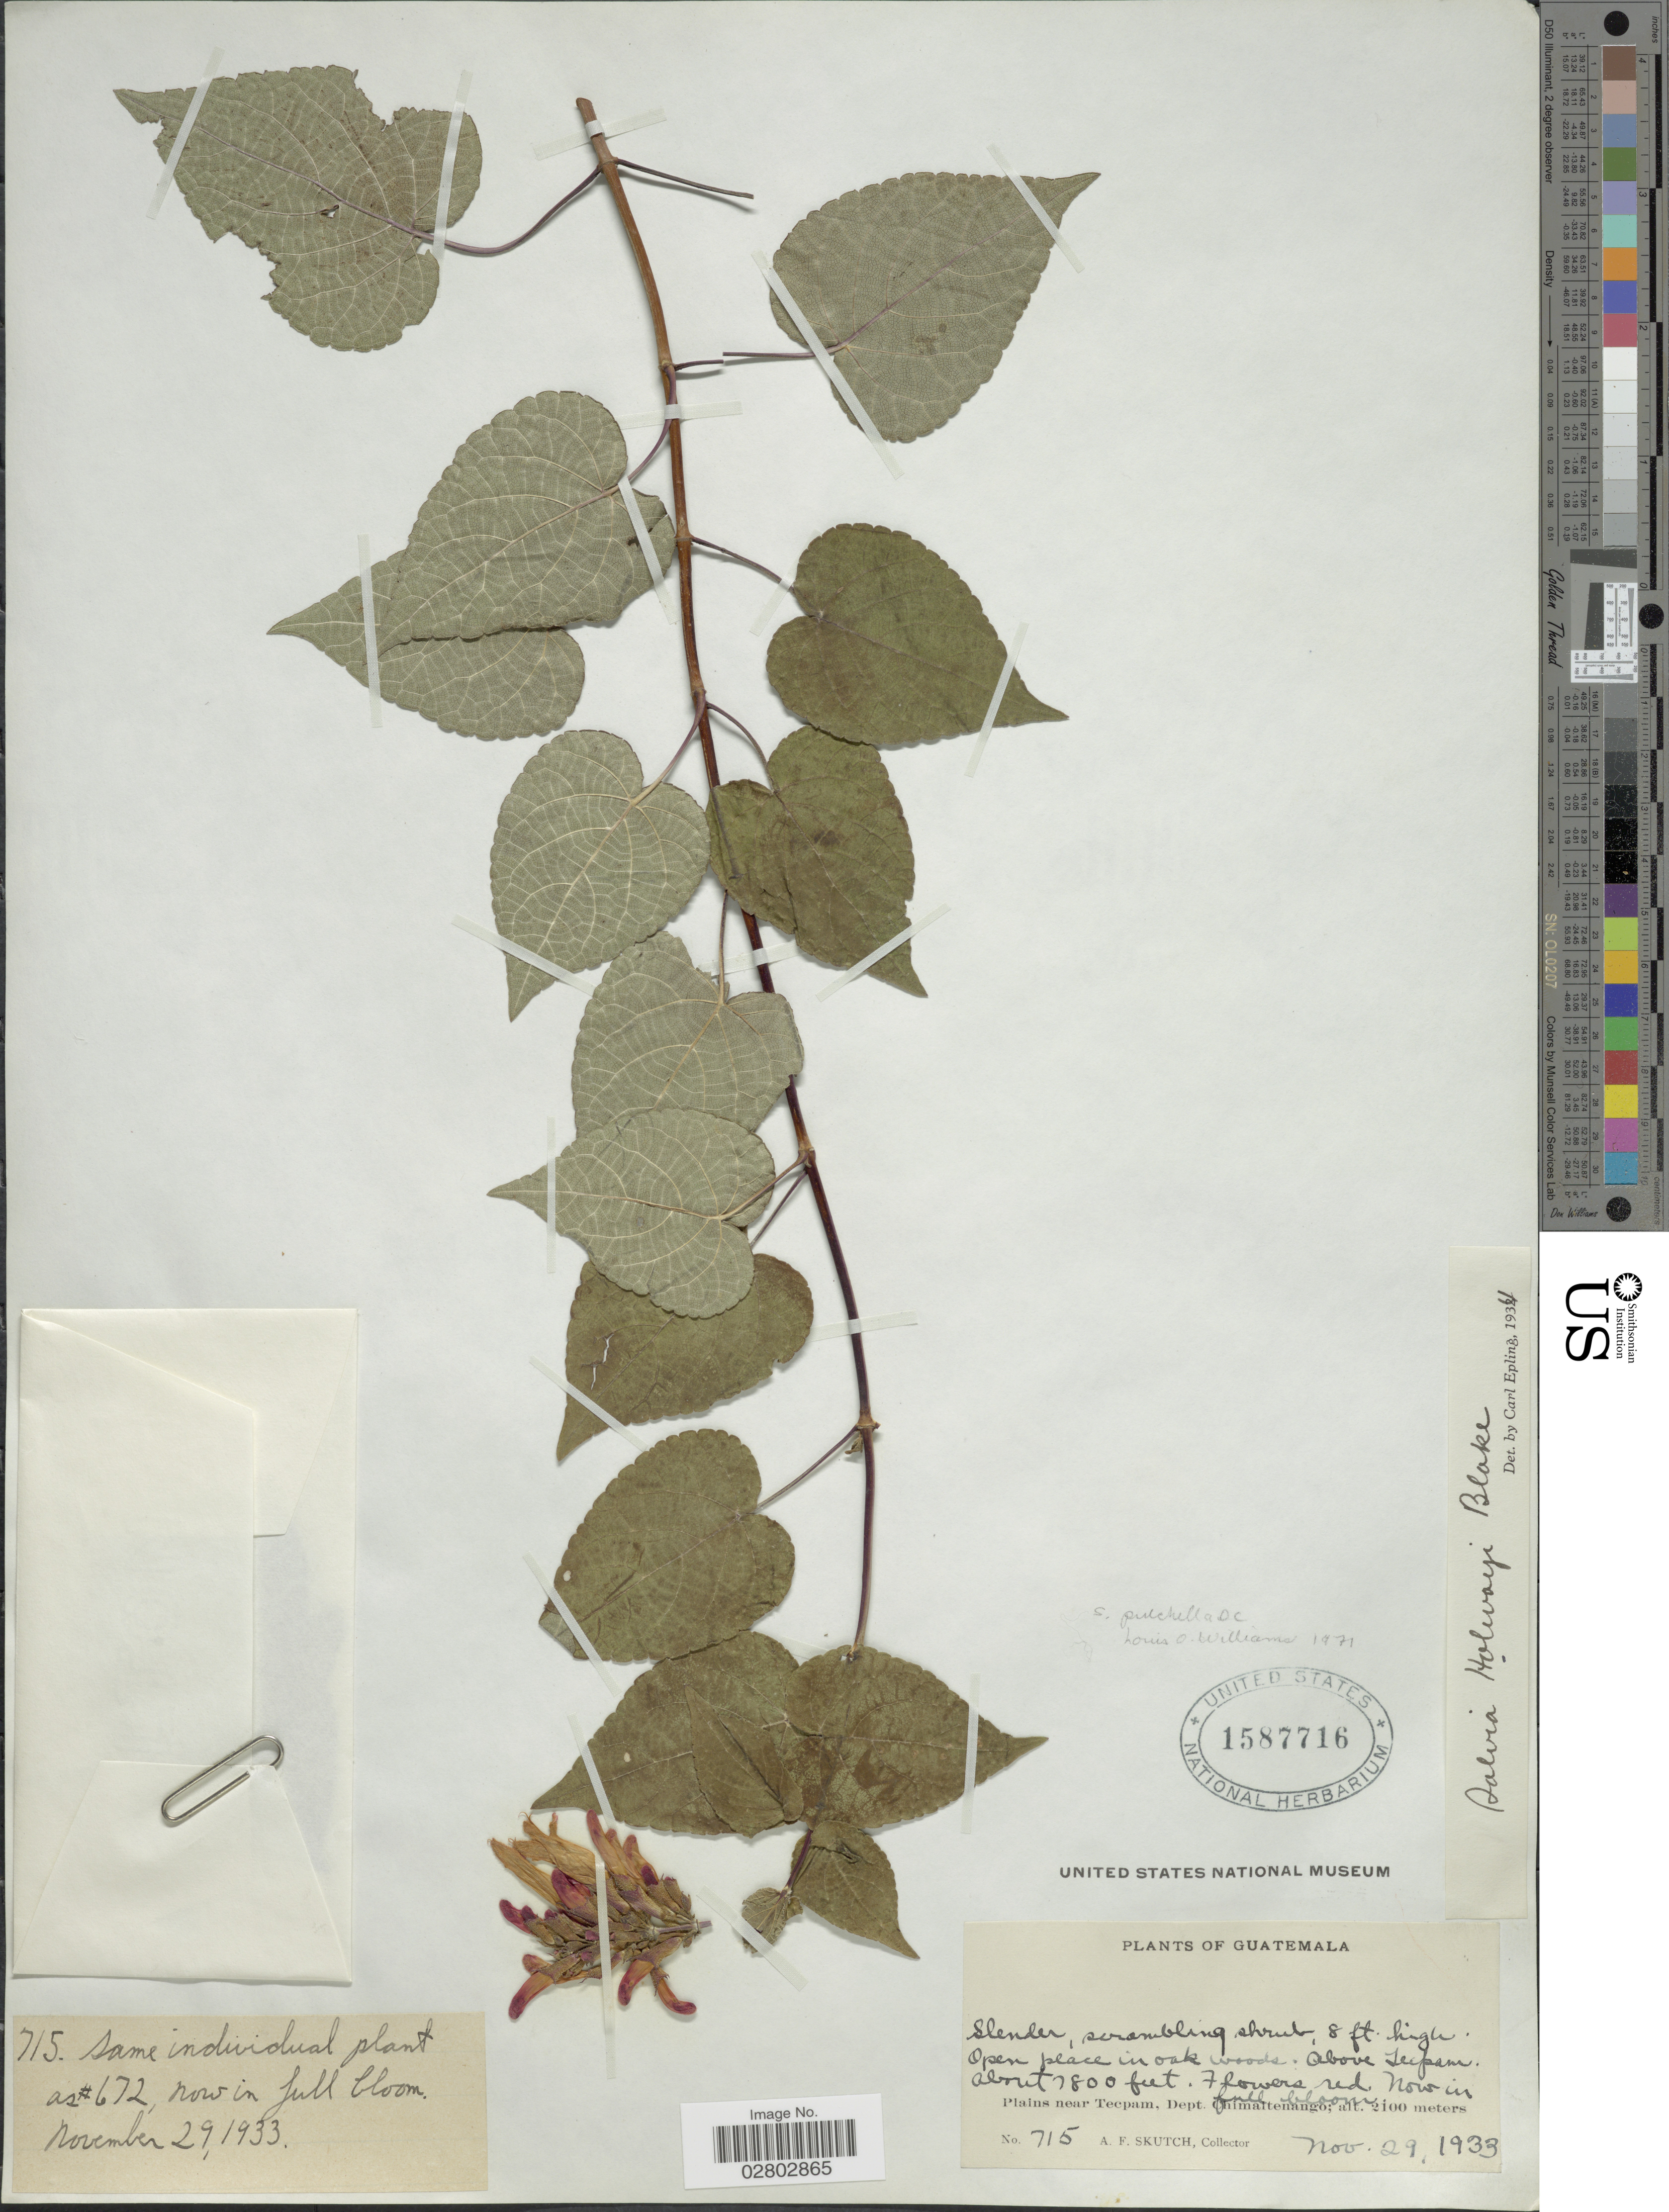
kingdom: Plantae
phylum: Tracheophyta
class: Magnoliopsida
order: Lamiales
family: Lamiaceae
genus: Salvia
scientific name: Salvia pulchella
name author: DC.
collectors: A. F. Skutch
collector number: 715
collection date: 1933-11-29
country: Guatemala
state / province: Chimaltenango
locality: Above Tecpam, Plains near Tecpam, Dept. Chimaltenango.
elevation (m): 2377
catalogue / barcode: US 1587716